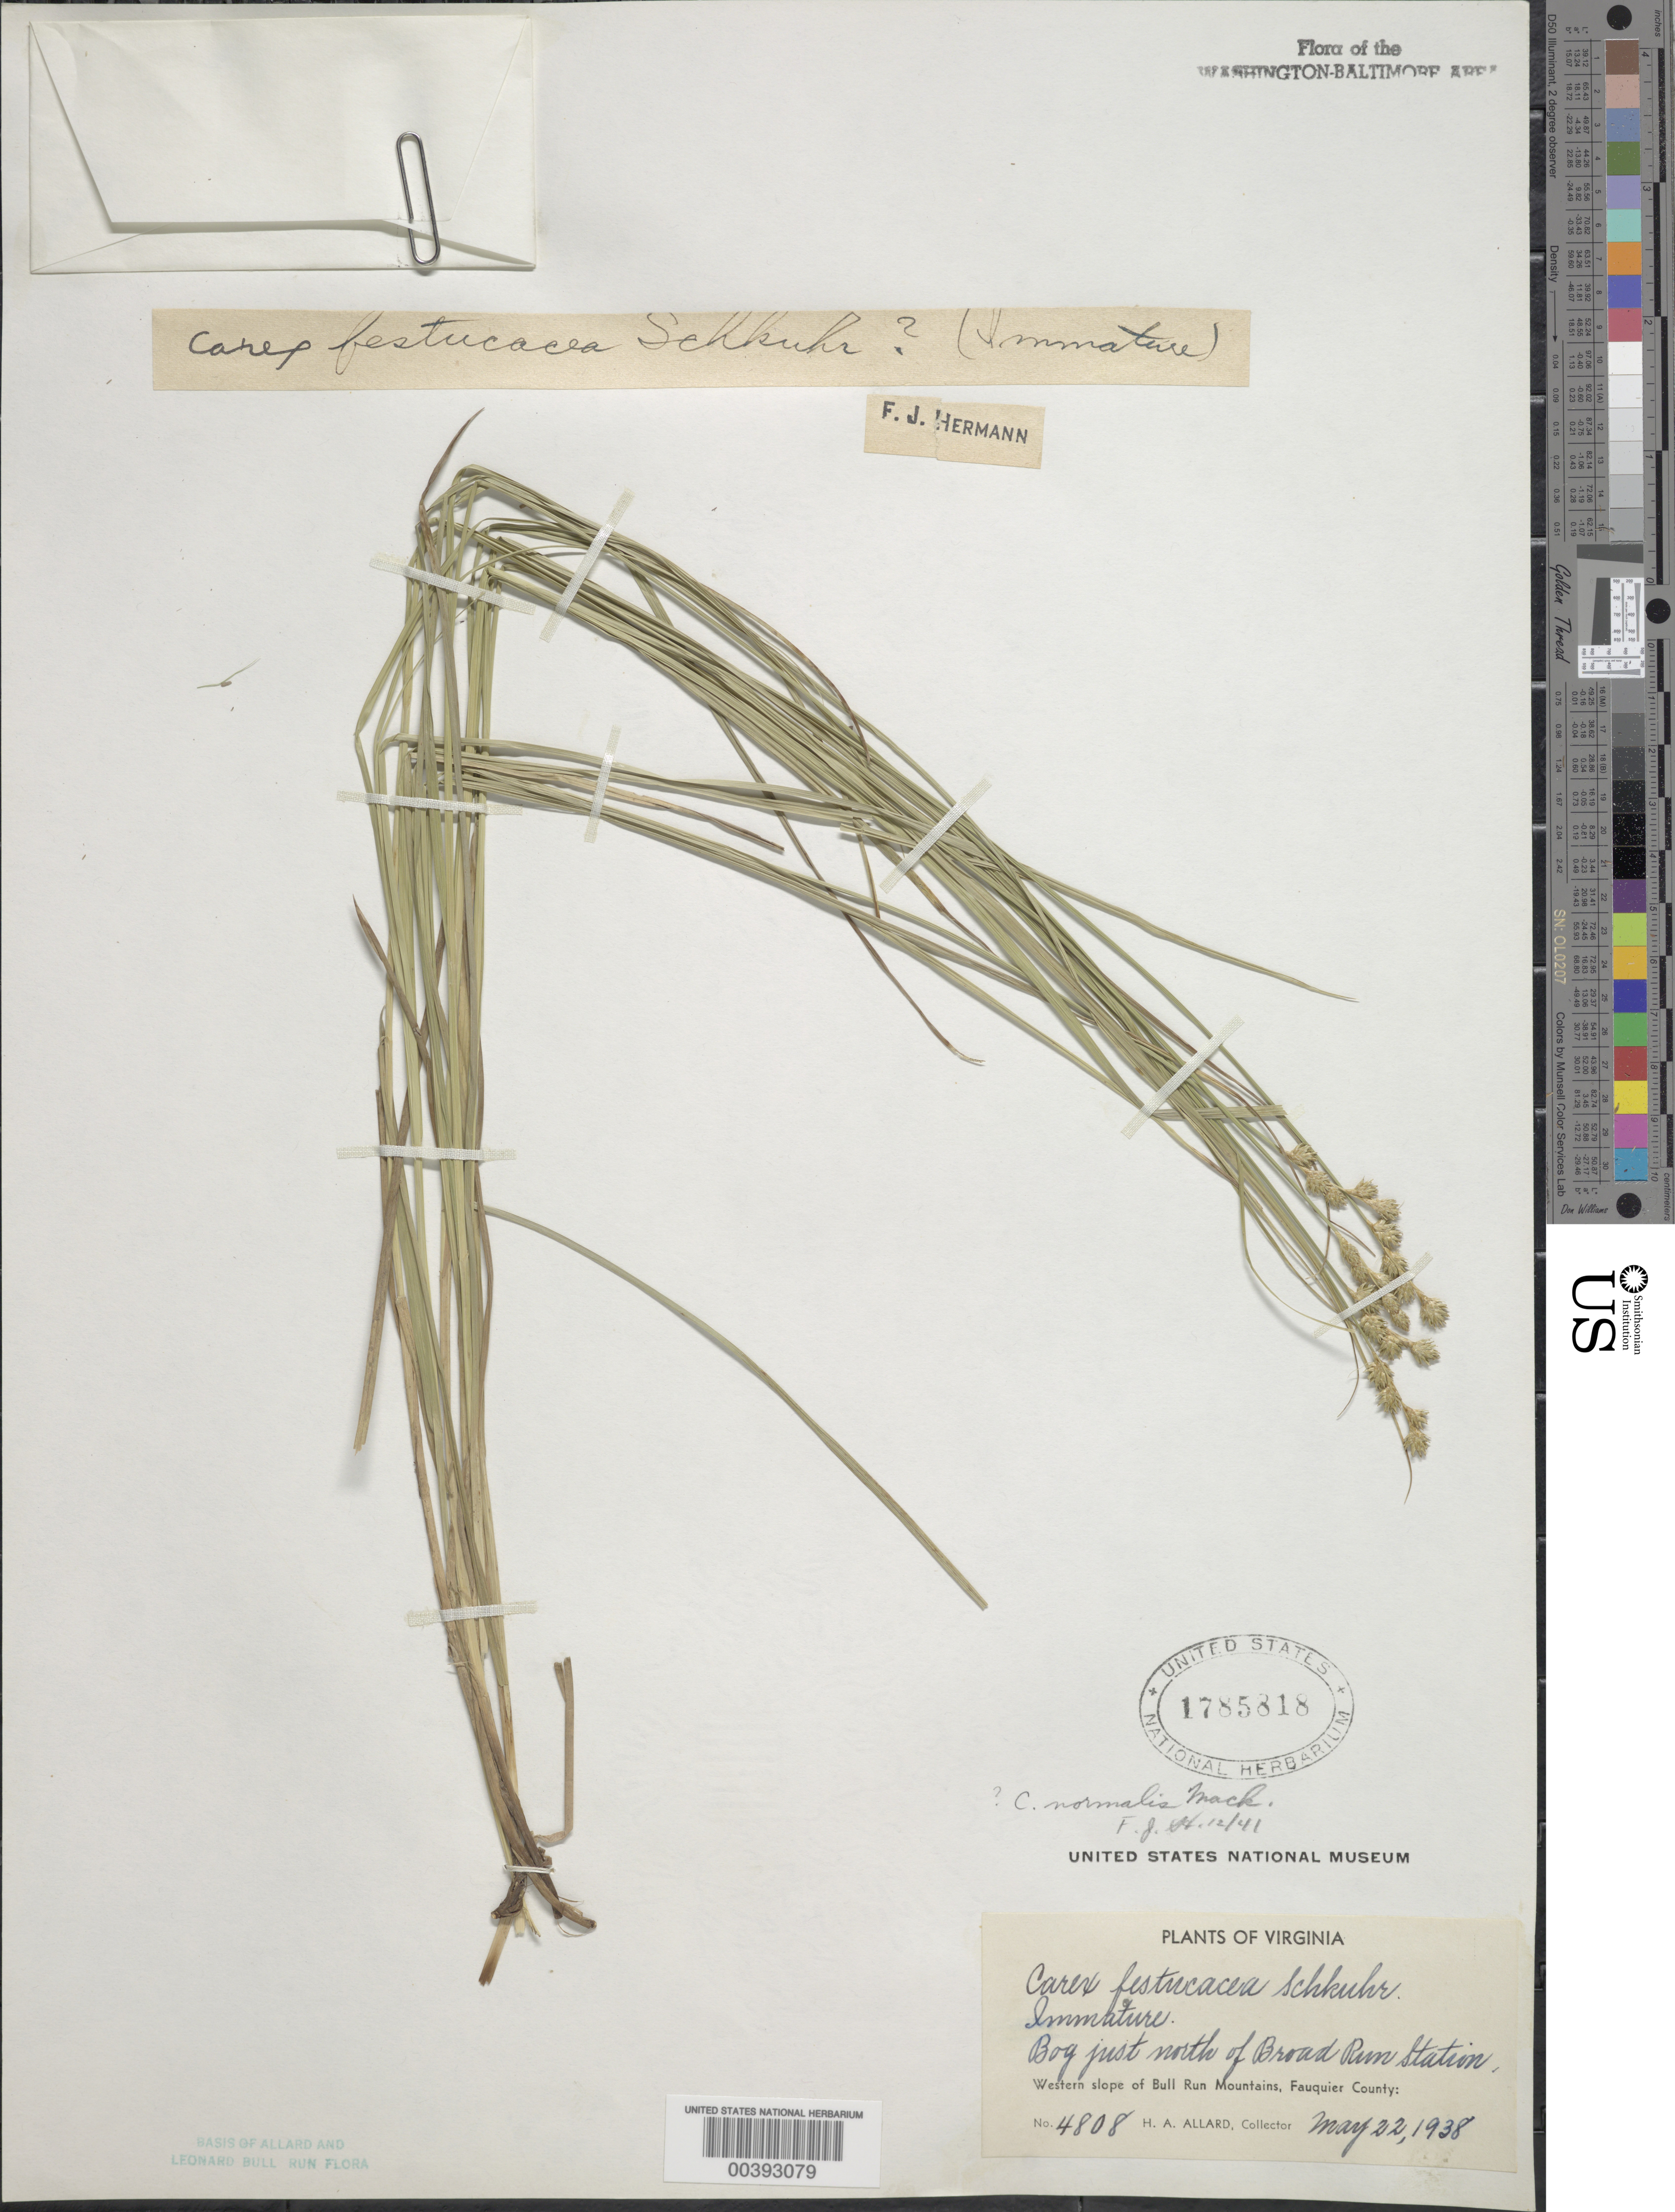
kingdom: Plantae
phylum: Tracheophyta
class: Liliopsida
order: Poales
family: Cyperaceae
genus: Carex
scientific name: Carex normalis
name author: Mack.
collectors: H. A. Allard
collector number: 4808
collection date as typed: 22 May 1938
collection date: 1938-05-22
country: United States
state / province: Virginia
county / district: Fauquier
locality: North of Broad Run Station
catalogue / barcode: US 1785818